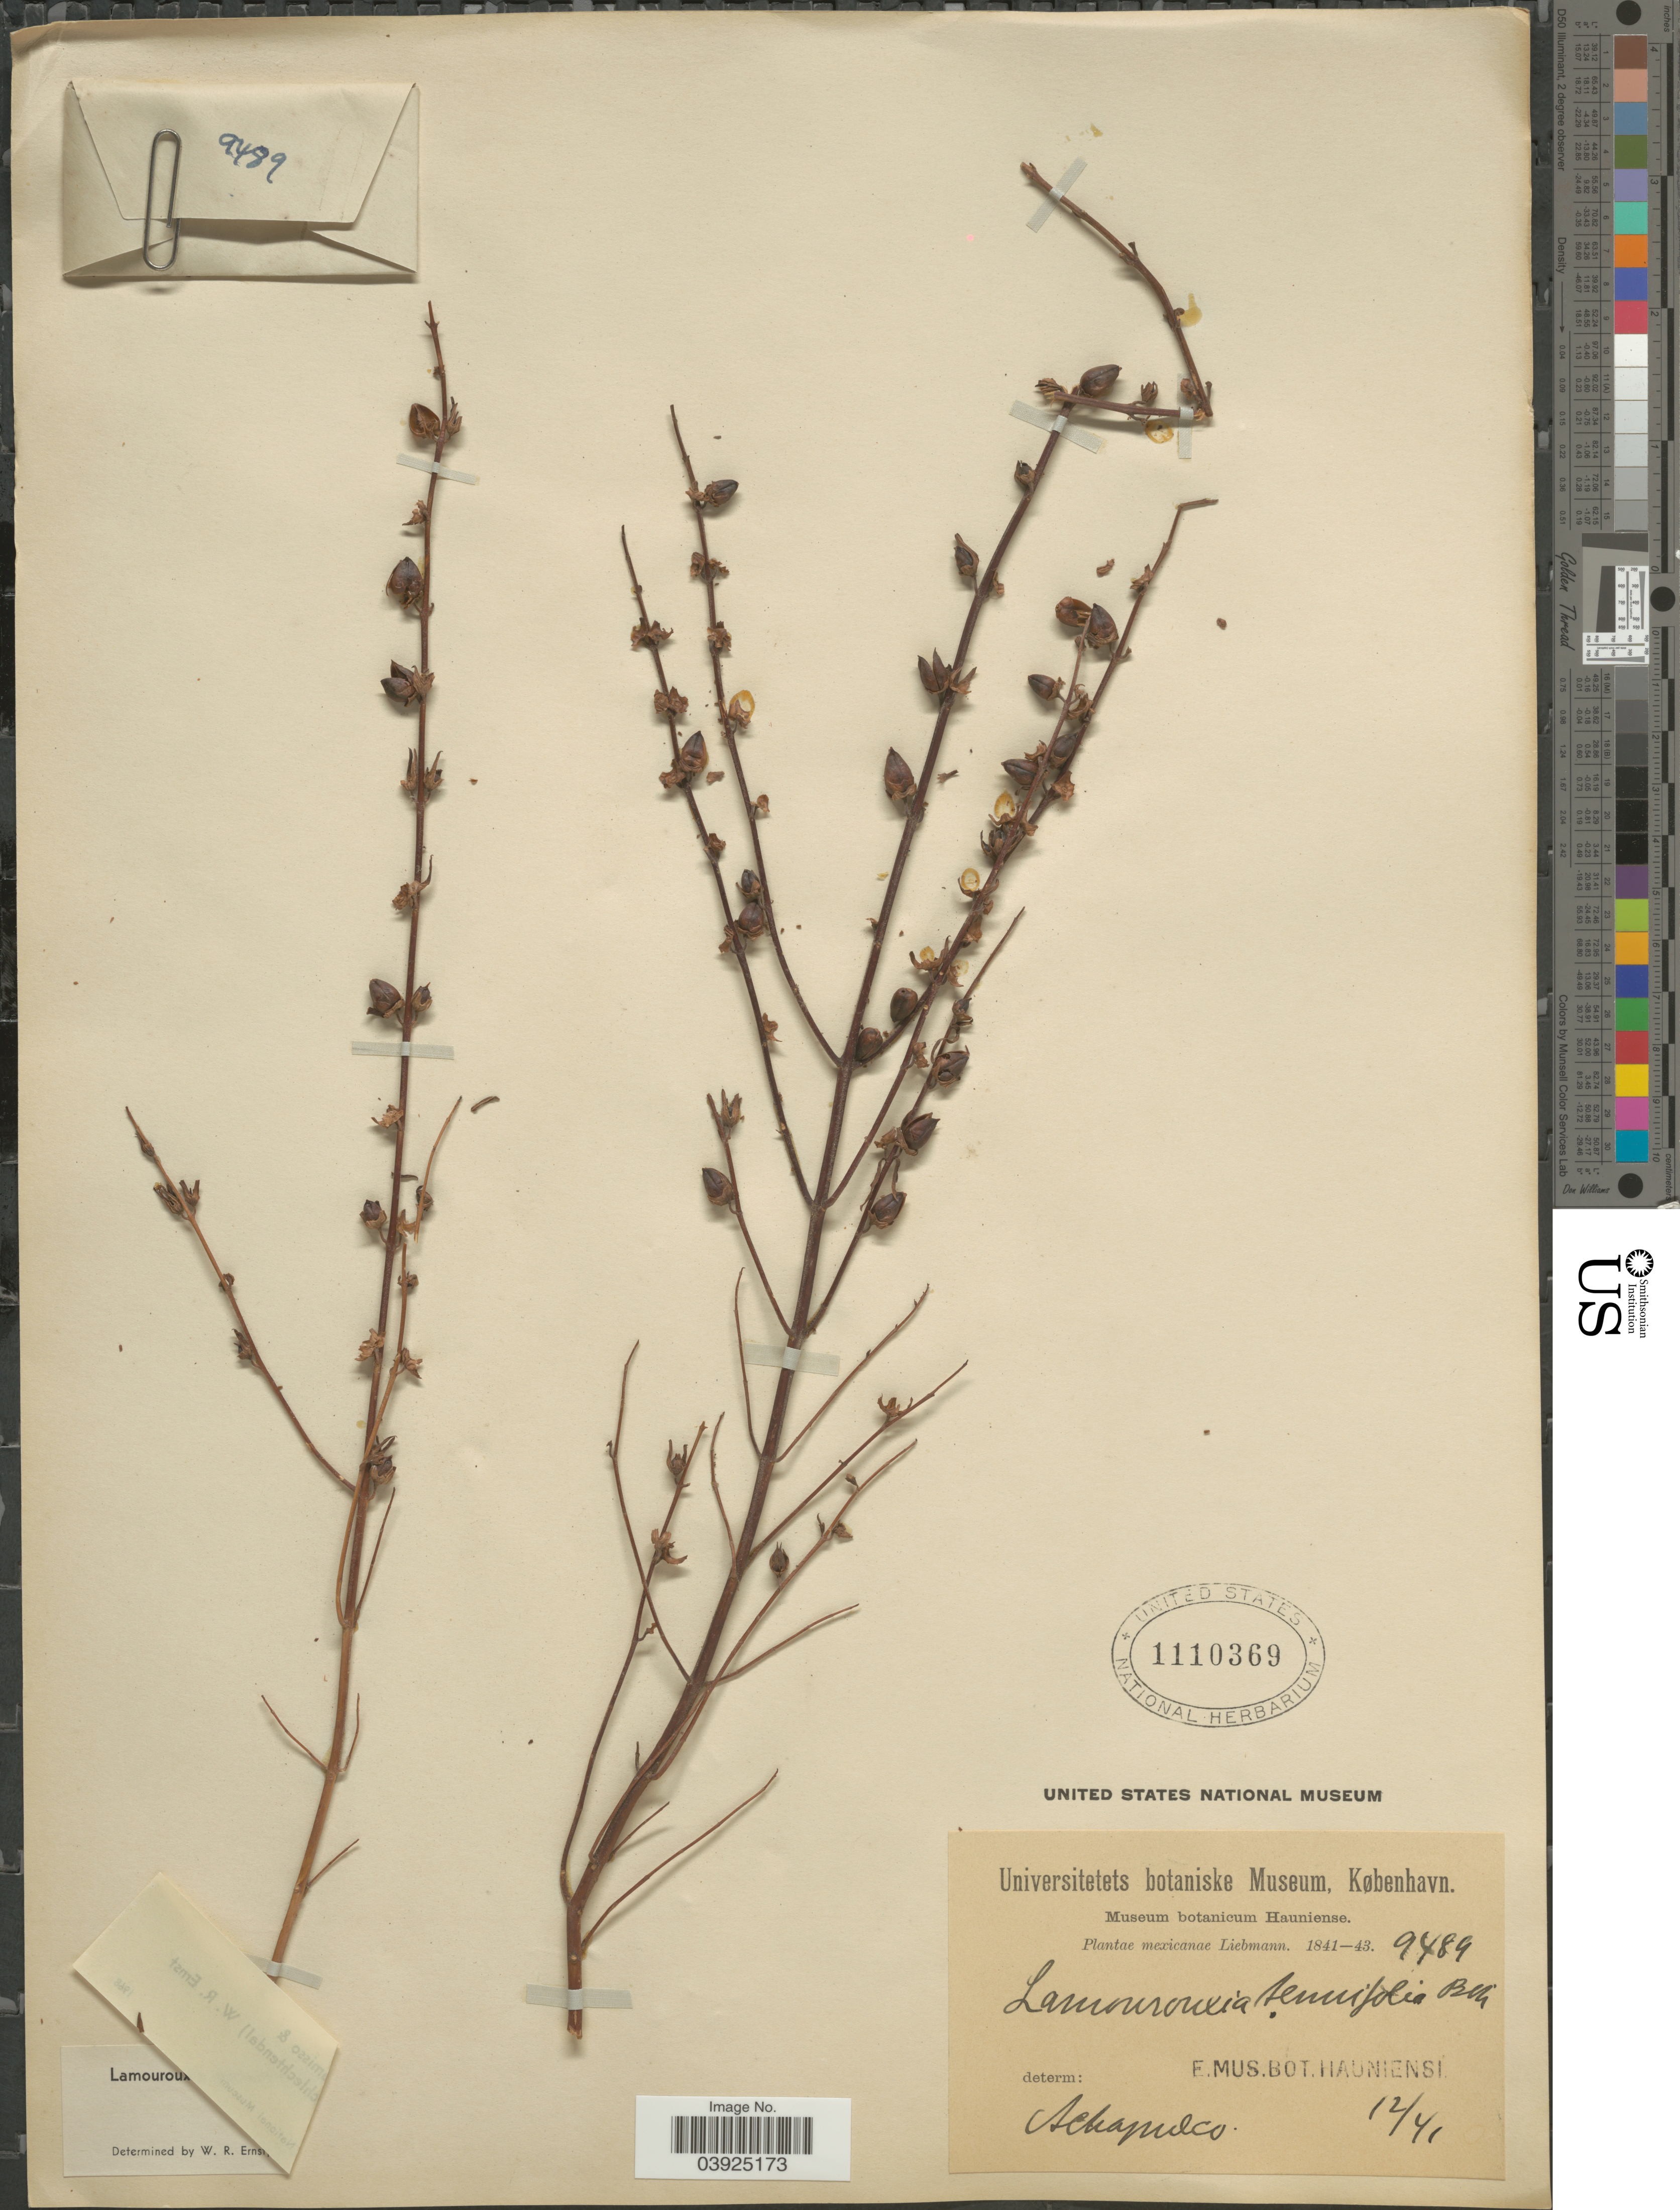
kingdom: Plantae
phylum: Tracheophyta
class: Magnoliopsida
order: Lamiales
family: Orobanchaceae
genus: Lamourouxia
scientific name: Lamourouxia linearis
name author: Benth.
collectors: Liebmann, --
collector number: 9484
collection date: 1841-12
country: Mexico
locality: Achapulco.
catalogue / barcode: US 1110369